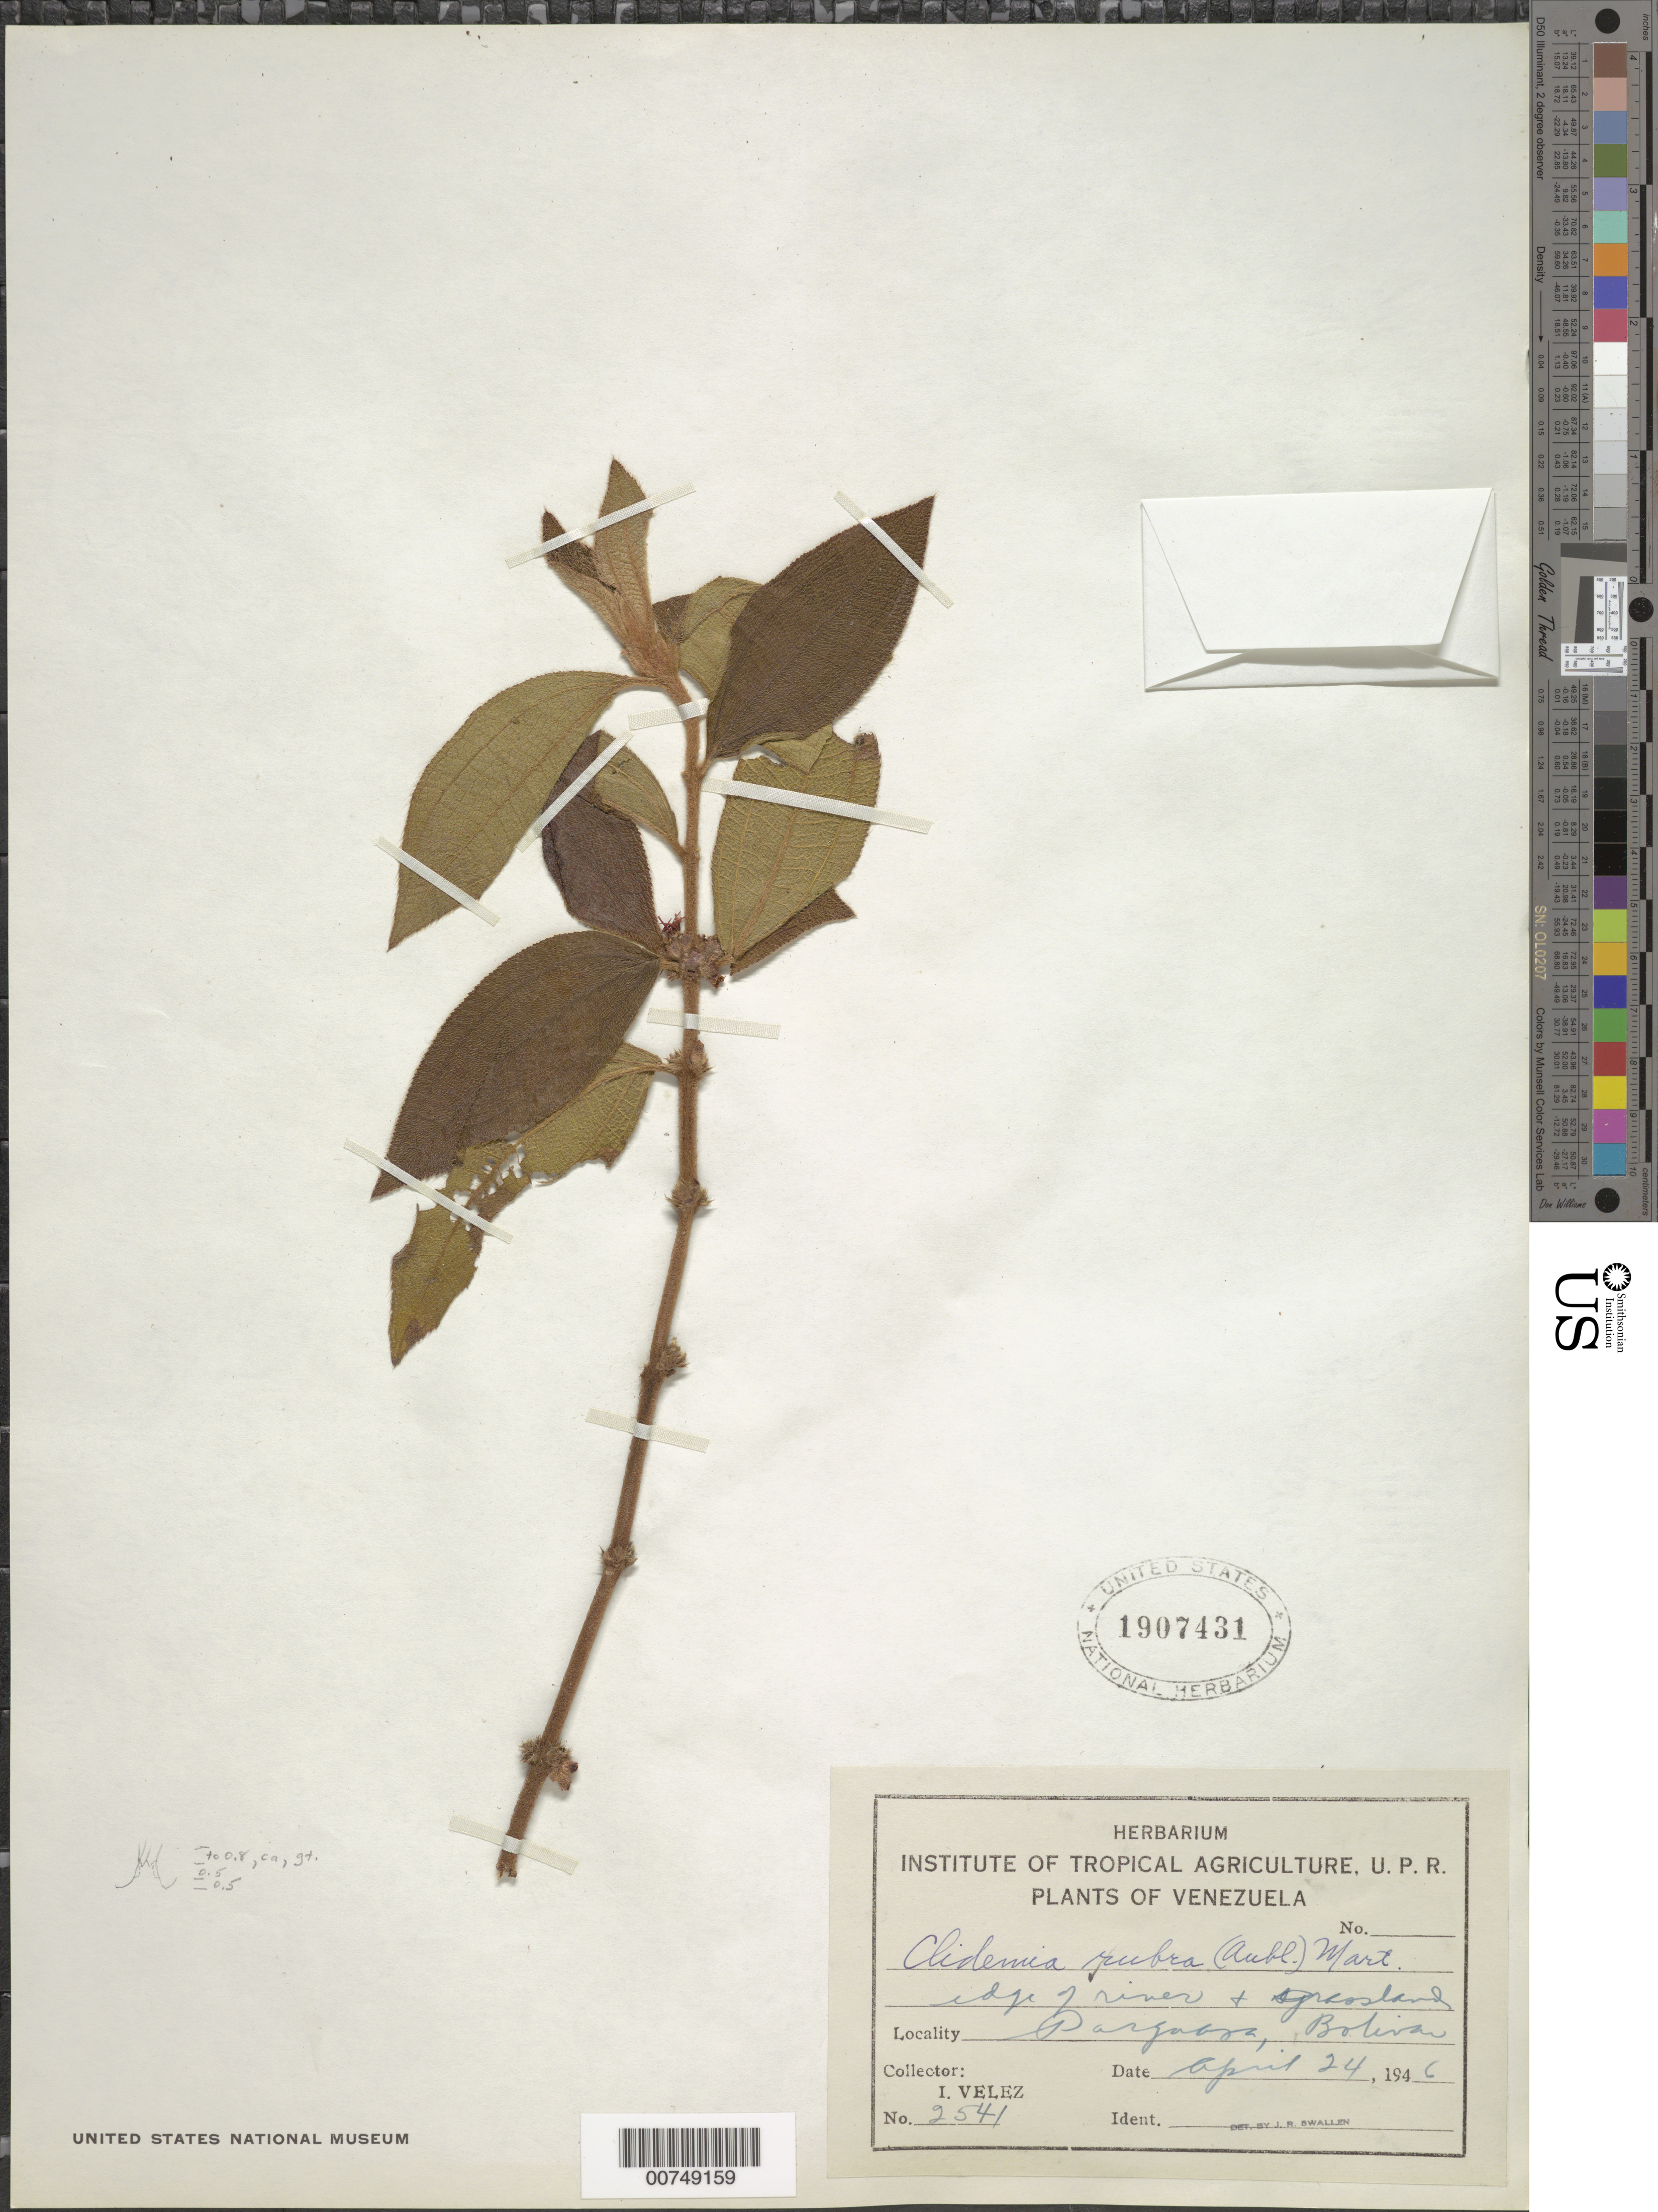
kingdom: Plantae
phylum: Tracheophyta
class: Magnoliopsida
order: Myrtales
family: Melastomataceae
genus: Clidemia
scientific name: Clidemia rubra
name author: (Aubl.) Mart.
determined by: Swallen, Jason R.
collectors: I. Velez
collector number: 2541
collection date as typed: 24-Apr-46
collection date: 1946-04-24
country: Venezuela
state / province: Bolívar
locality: Parguasa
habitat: Edge of river and grassland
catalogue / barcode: US 1907431